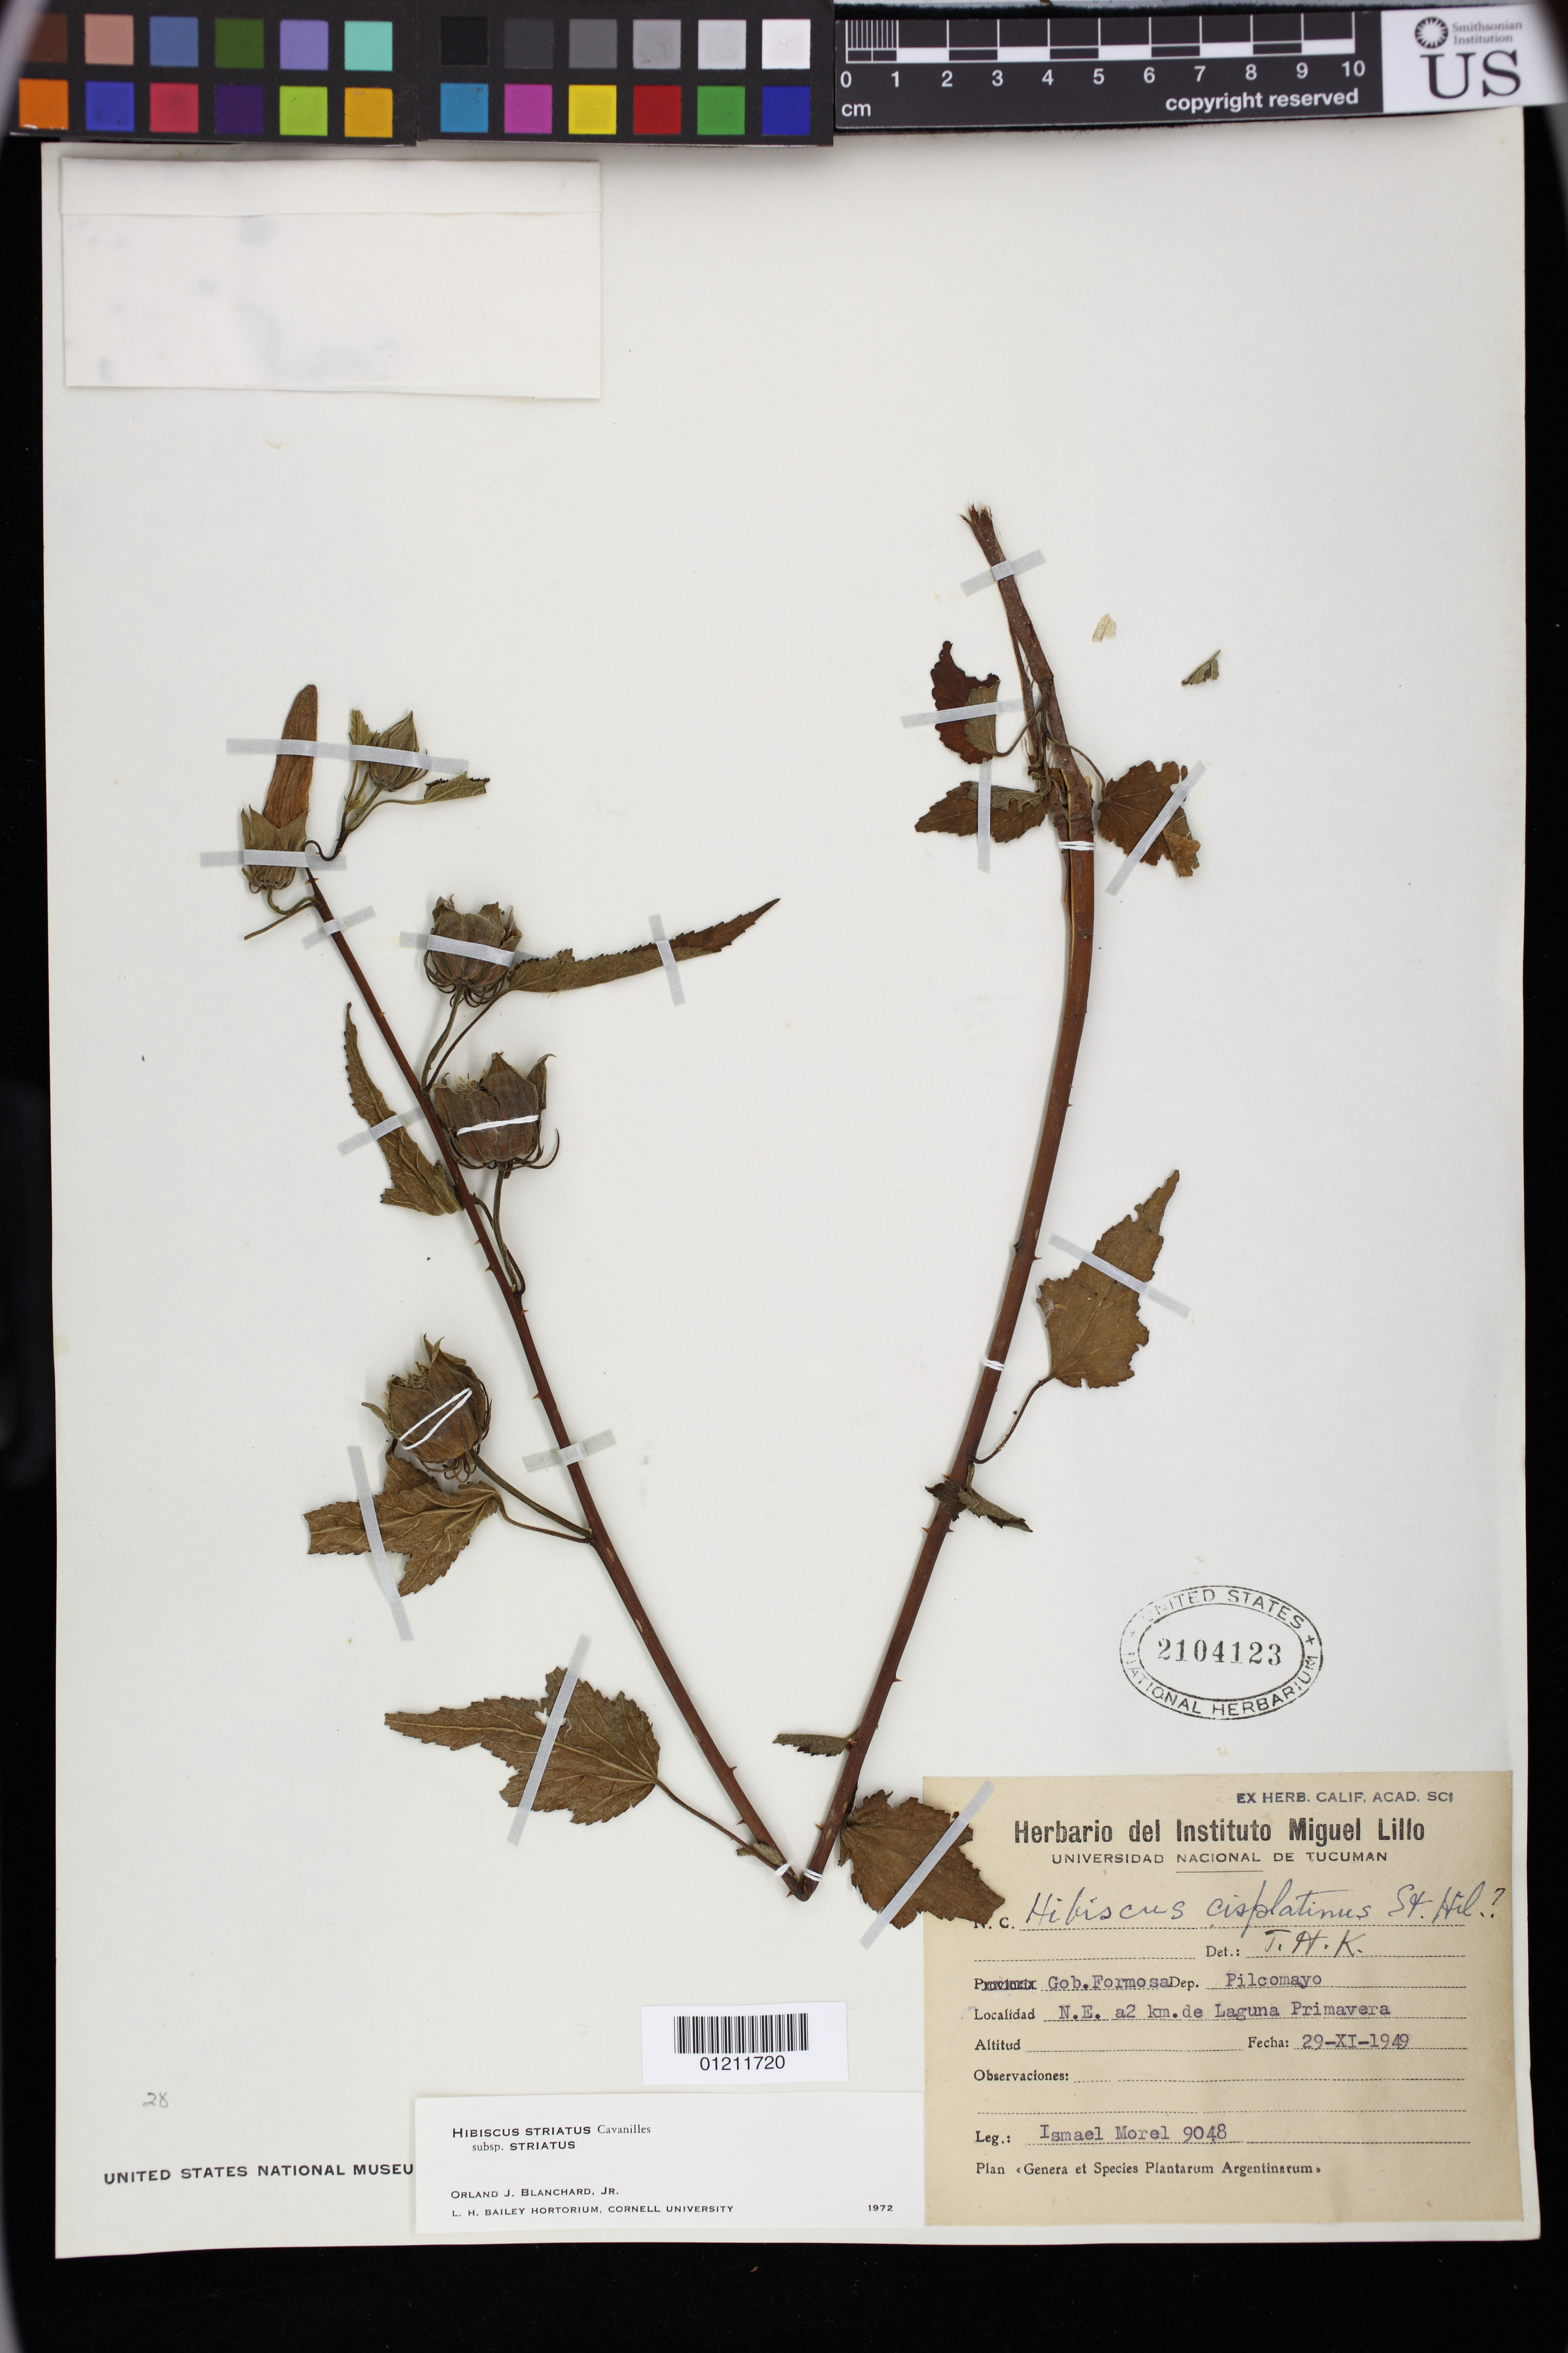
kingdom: Plantae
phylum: Tracheophyta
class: Magnoliopsida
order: Malvales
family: Malvaceae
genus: Hibiscus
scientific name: Hibiscus striatus subsp. striatus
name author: Cav.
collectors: I. Morel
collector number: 9048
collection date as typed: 29 Nov 1949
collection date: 1949-11-29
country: Argentina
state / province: Formosa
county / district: Pilcomayo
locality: Gob. Formosa, Dep. Pilcomayo, N. E. a 2 km. de Laguna Primavera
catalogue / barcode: US 2104123